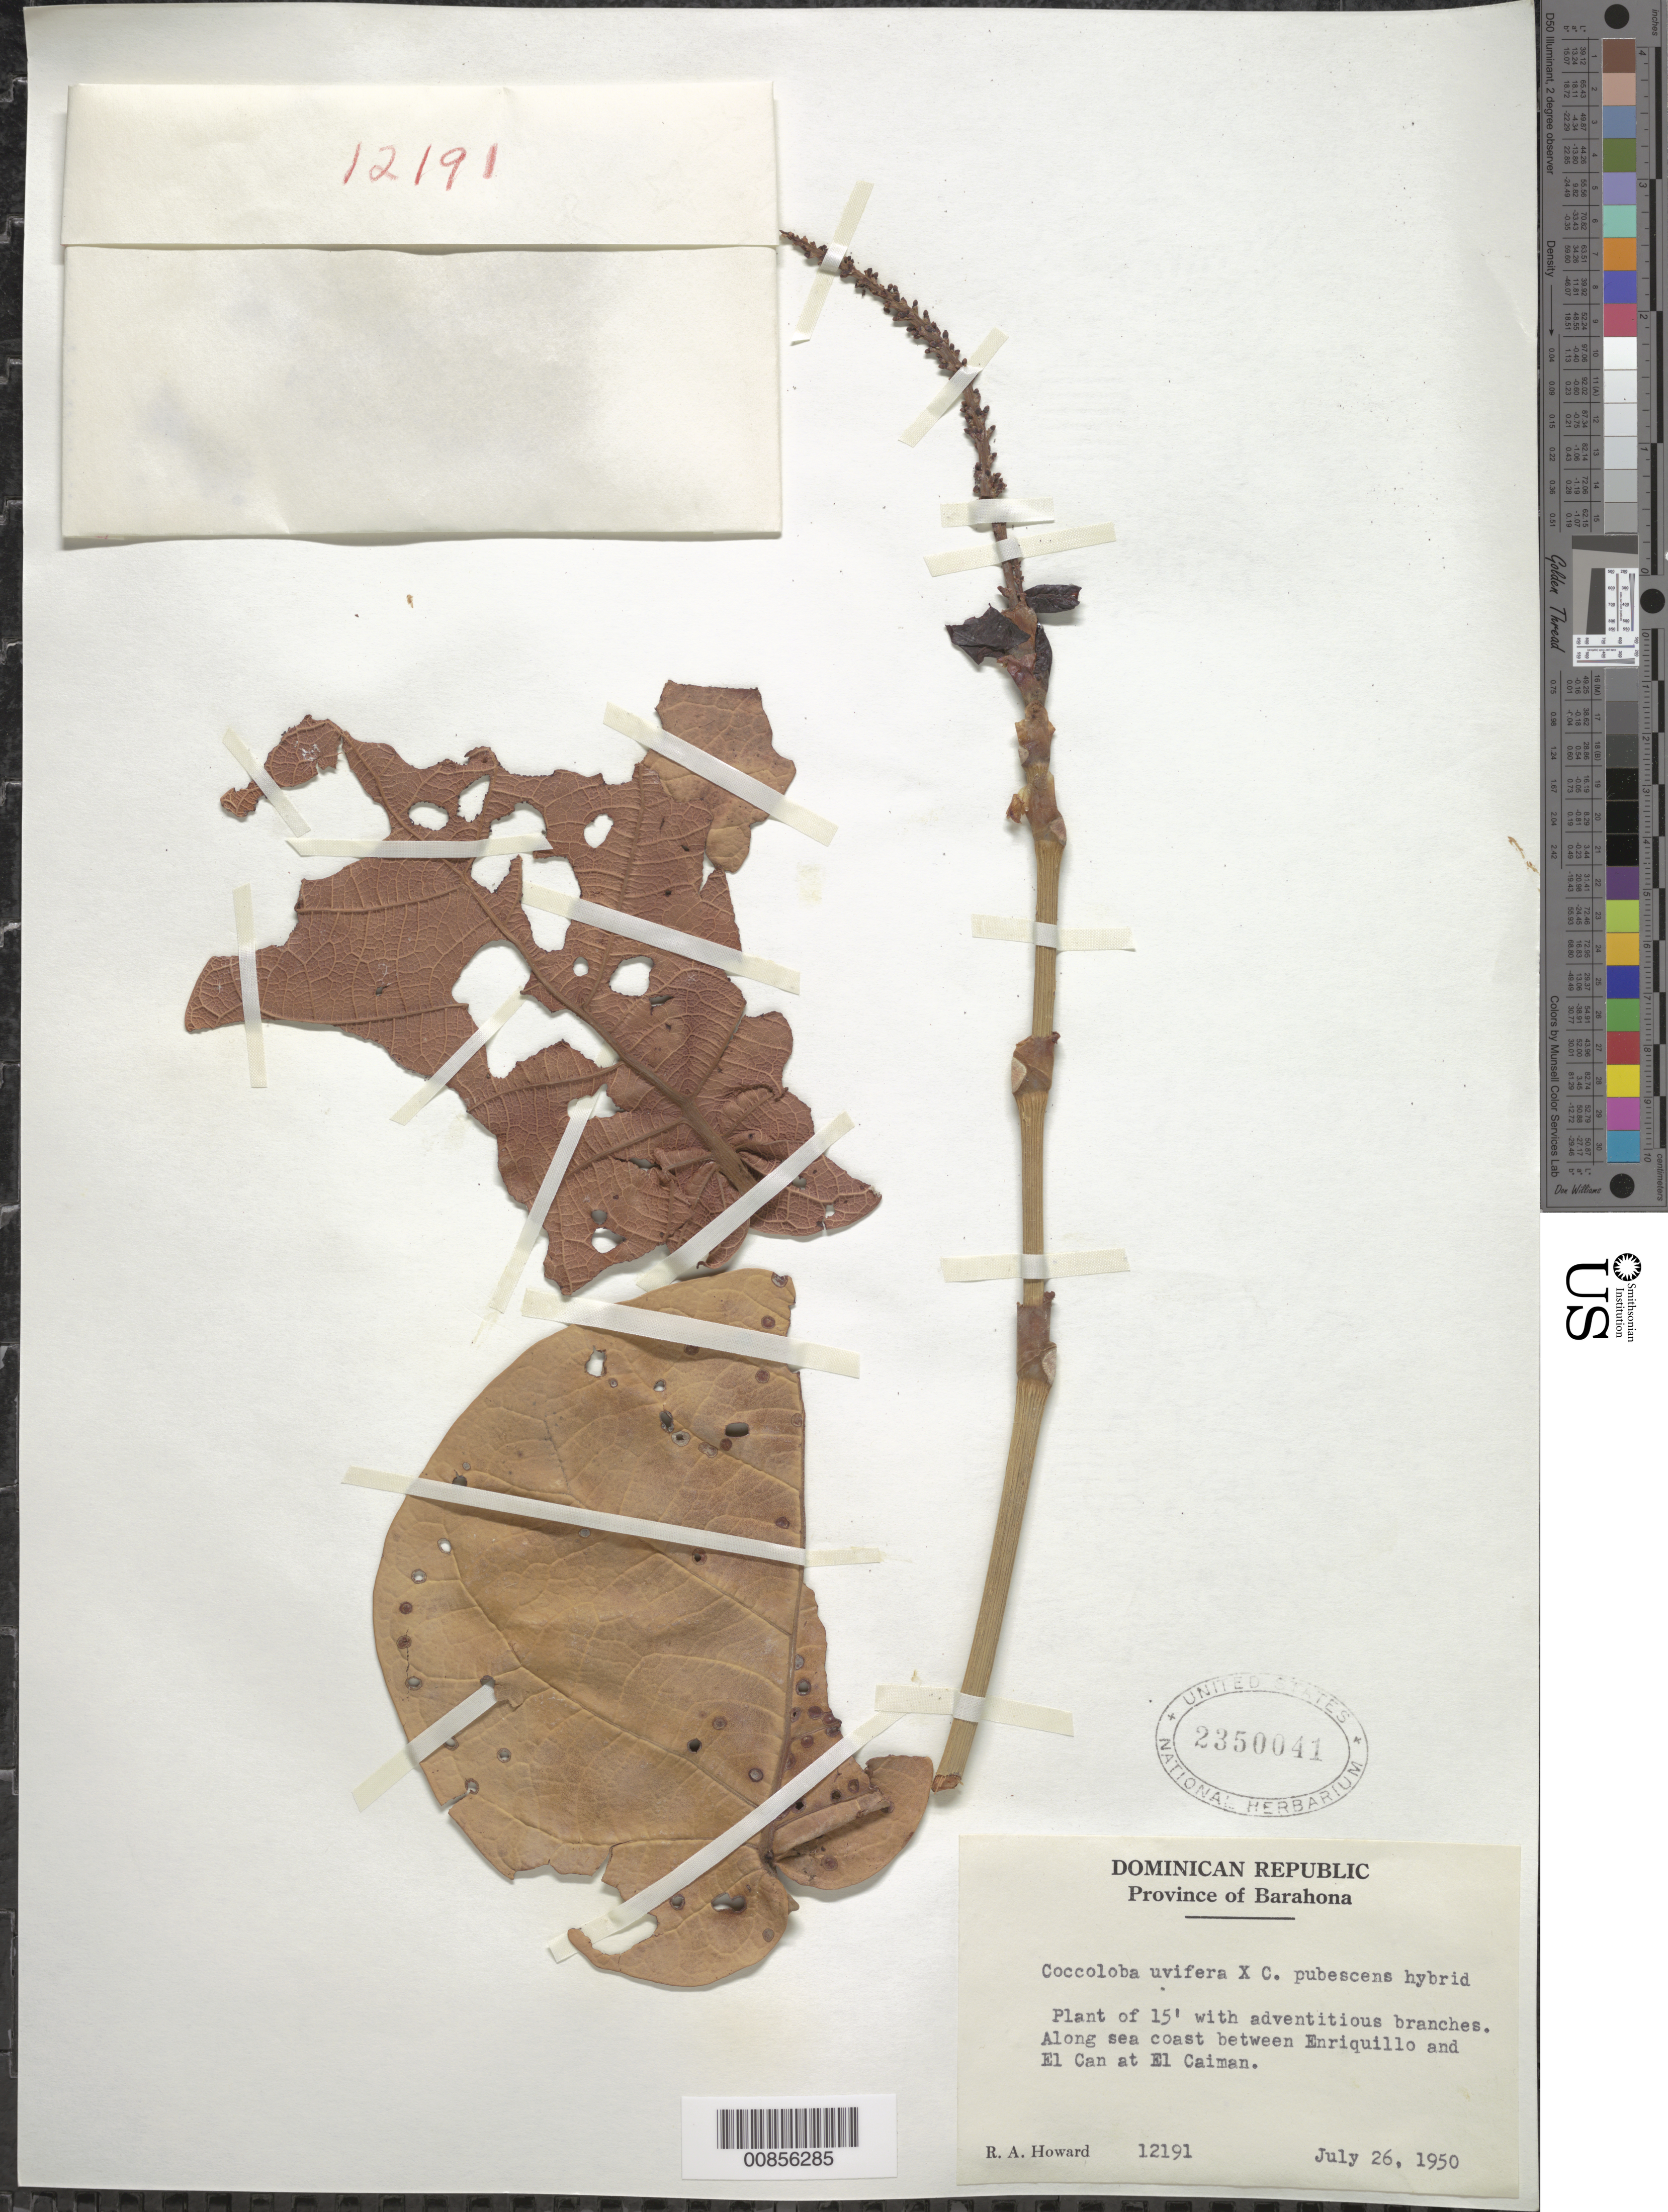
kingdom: Plantae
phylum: Tracheophyta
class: Magnoliopsida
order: Caryophyllales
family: Polygonaceae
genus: Coccoloba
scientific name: Coccoloba uvifera x C. pubescens L.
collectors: R. A. Howard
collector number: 12191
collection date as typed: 26 Jul 1950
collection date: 1950-07-26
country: Dominican Republic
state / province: Barahona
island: Hispaniola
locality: Along sea coast between Enriquillo and El Can at El Caiman.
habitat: Along sea coast.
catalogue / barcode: US 2350041